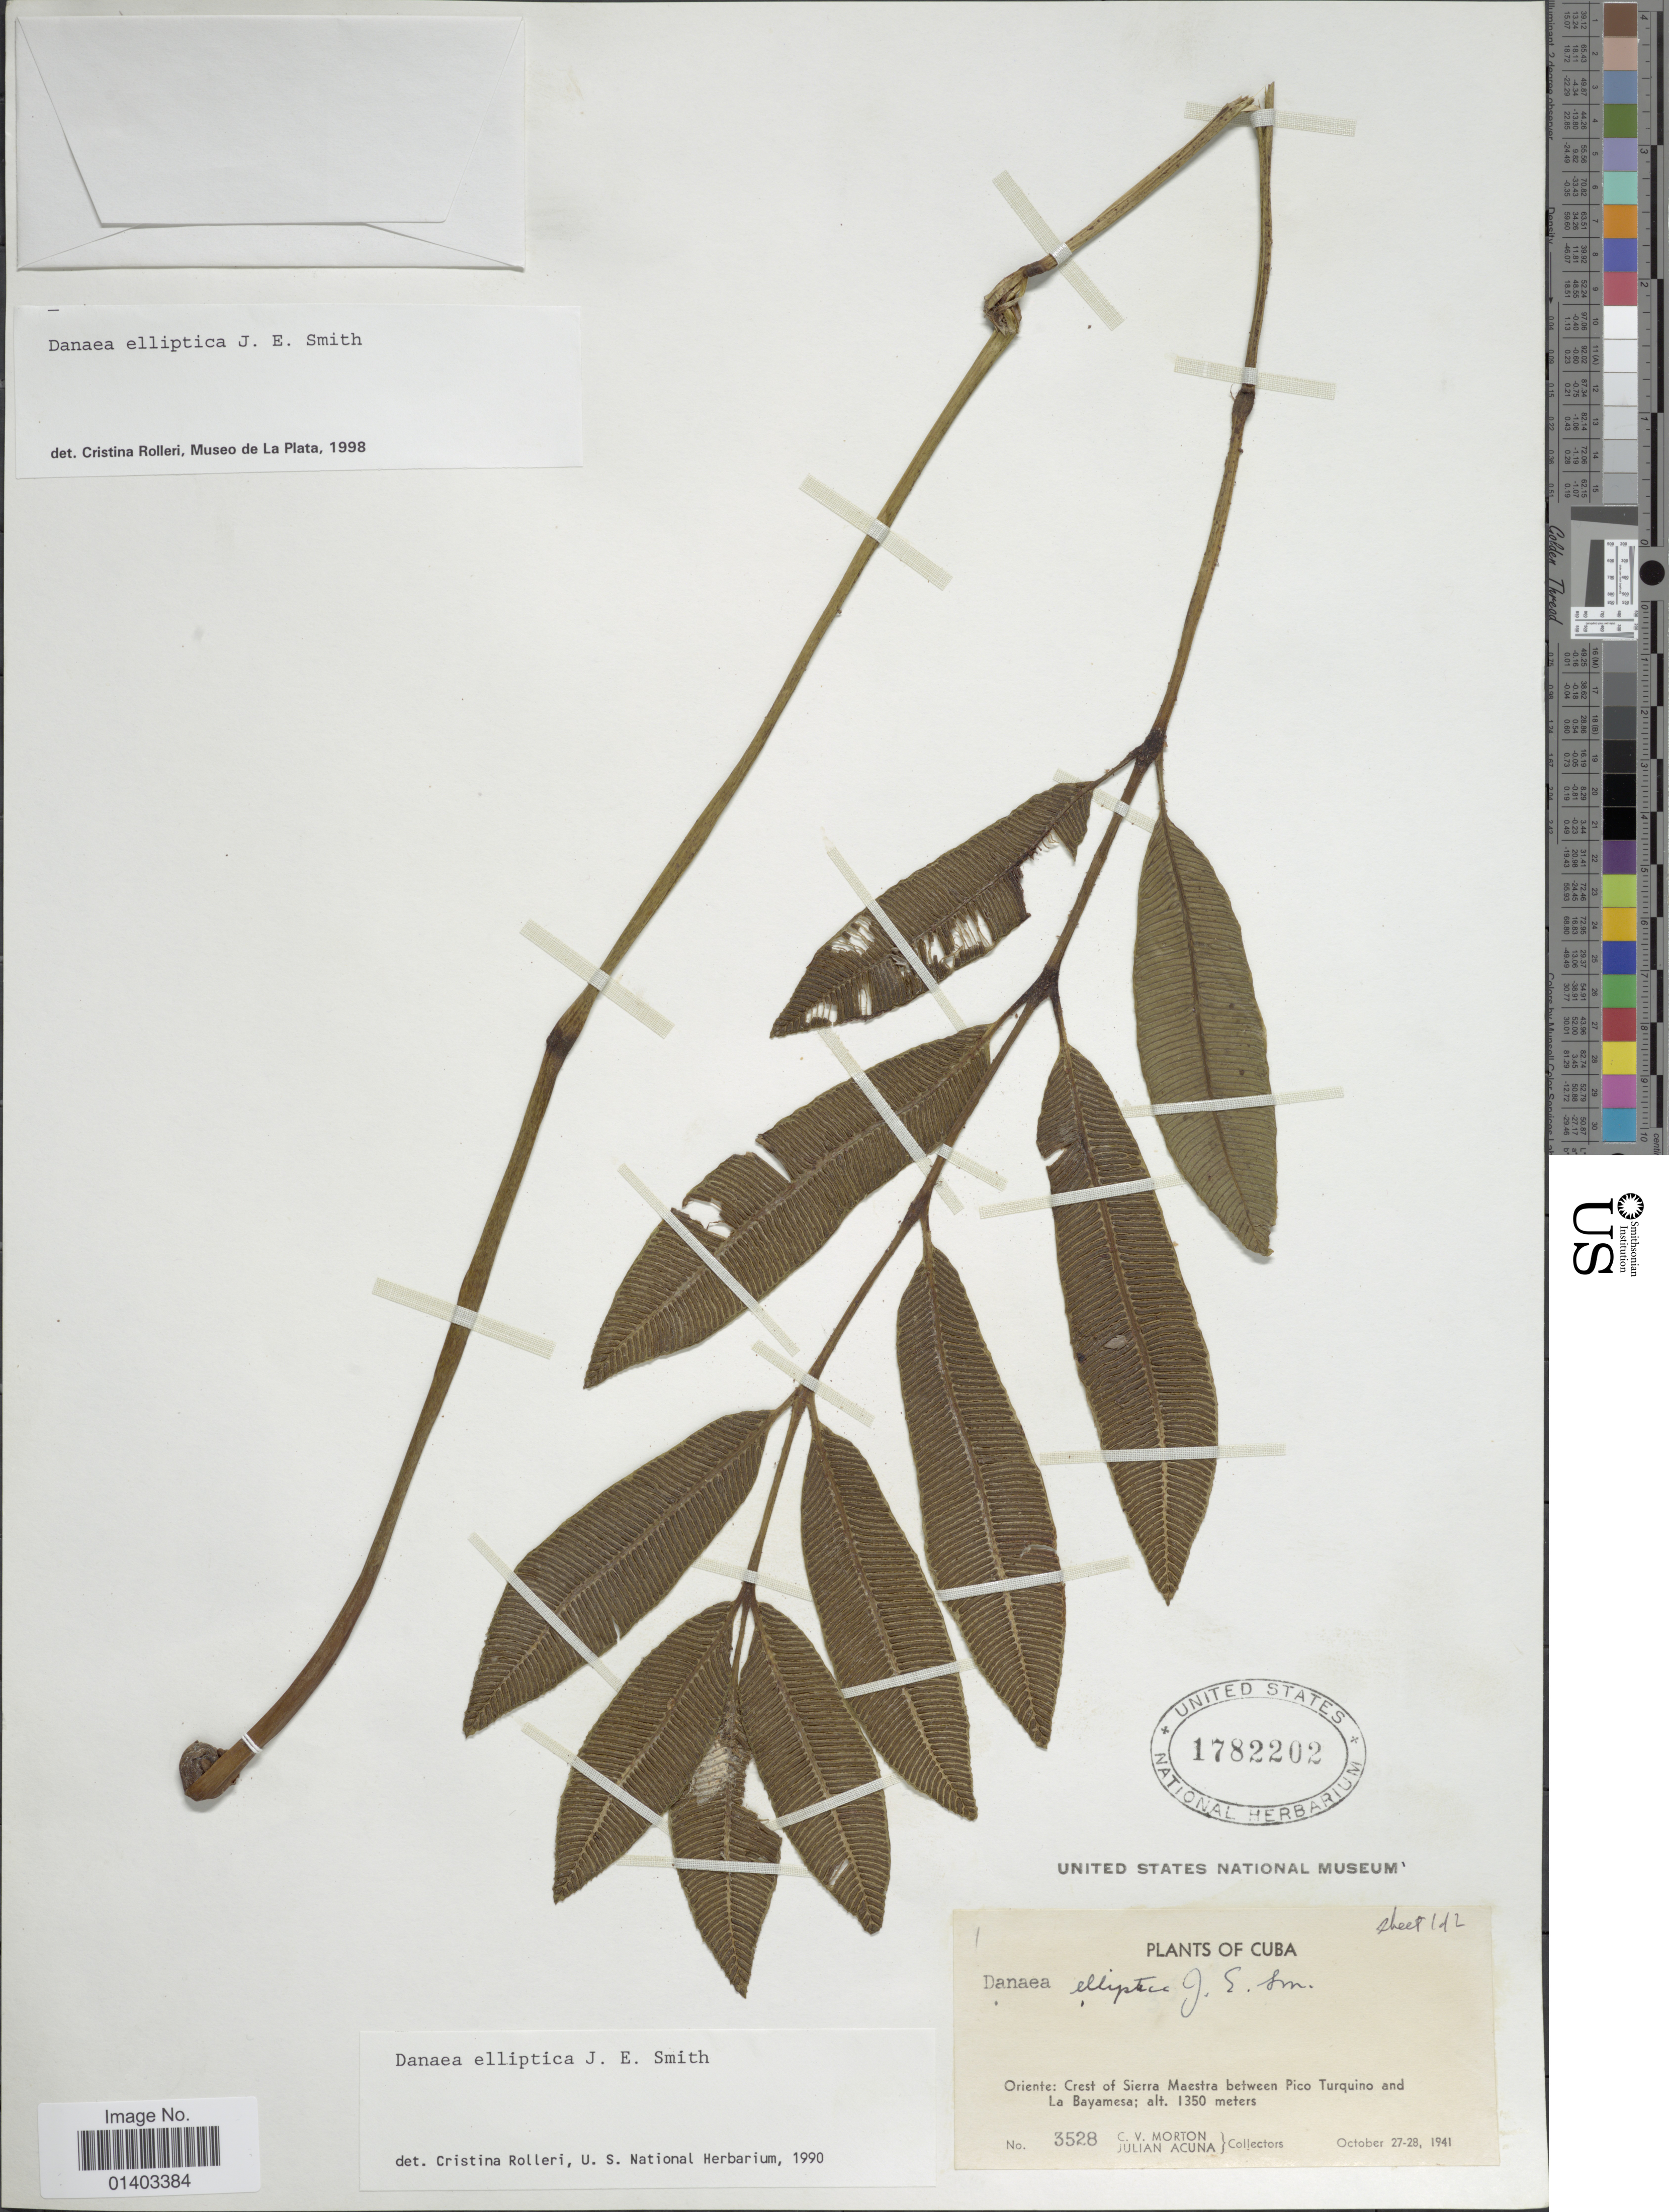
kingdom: Plantae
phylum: Tracheophyta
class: Polypodiopsida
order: Marattiales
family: Marattiaceae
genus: Danaea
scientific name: Danaea elliptica subsp. elliptica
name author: Sm.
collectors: C. V. Morton & J. B. Acuña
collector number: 3528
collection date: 1941-10-27/1941-10-28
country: Cuba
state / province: Oriente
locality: Crest of Sierra Maestre between Pico Turquino and La Bayamesa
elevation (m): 1350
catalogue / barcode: US 1782202